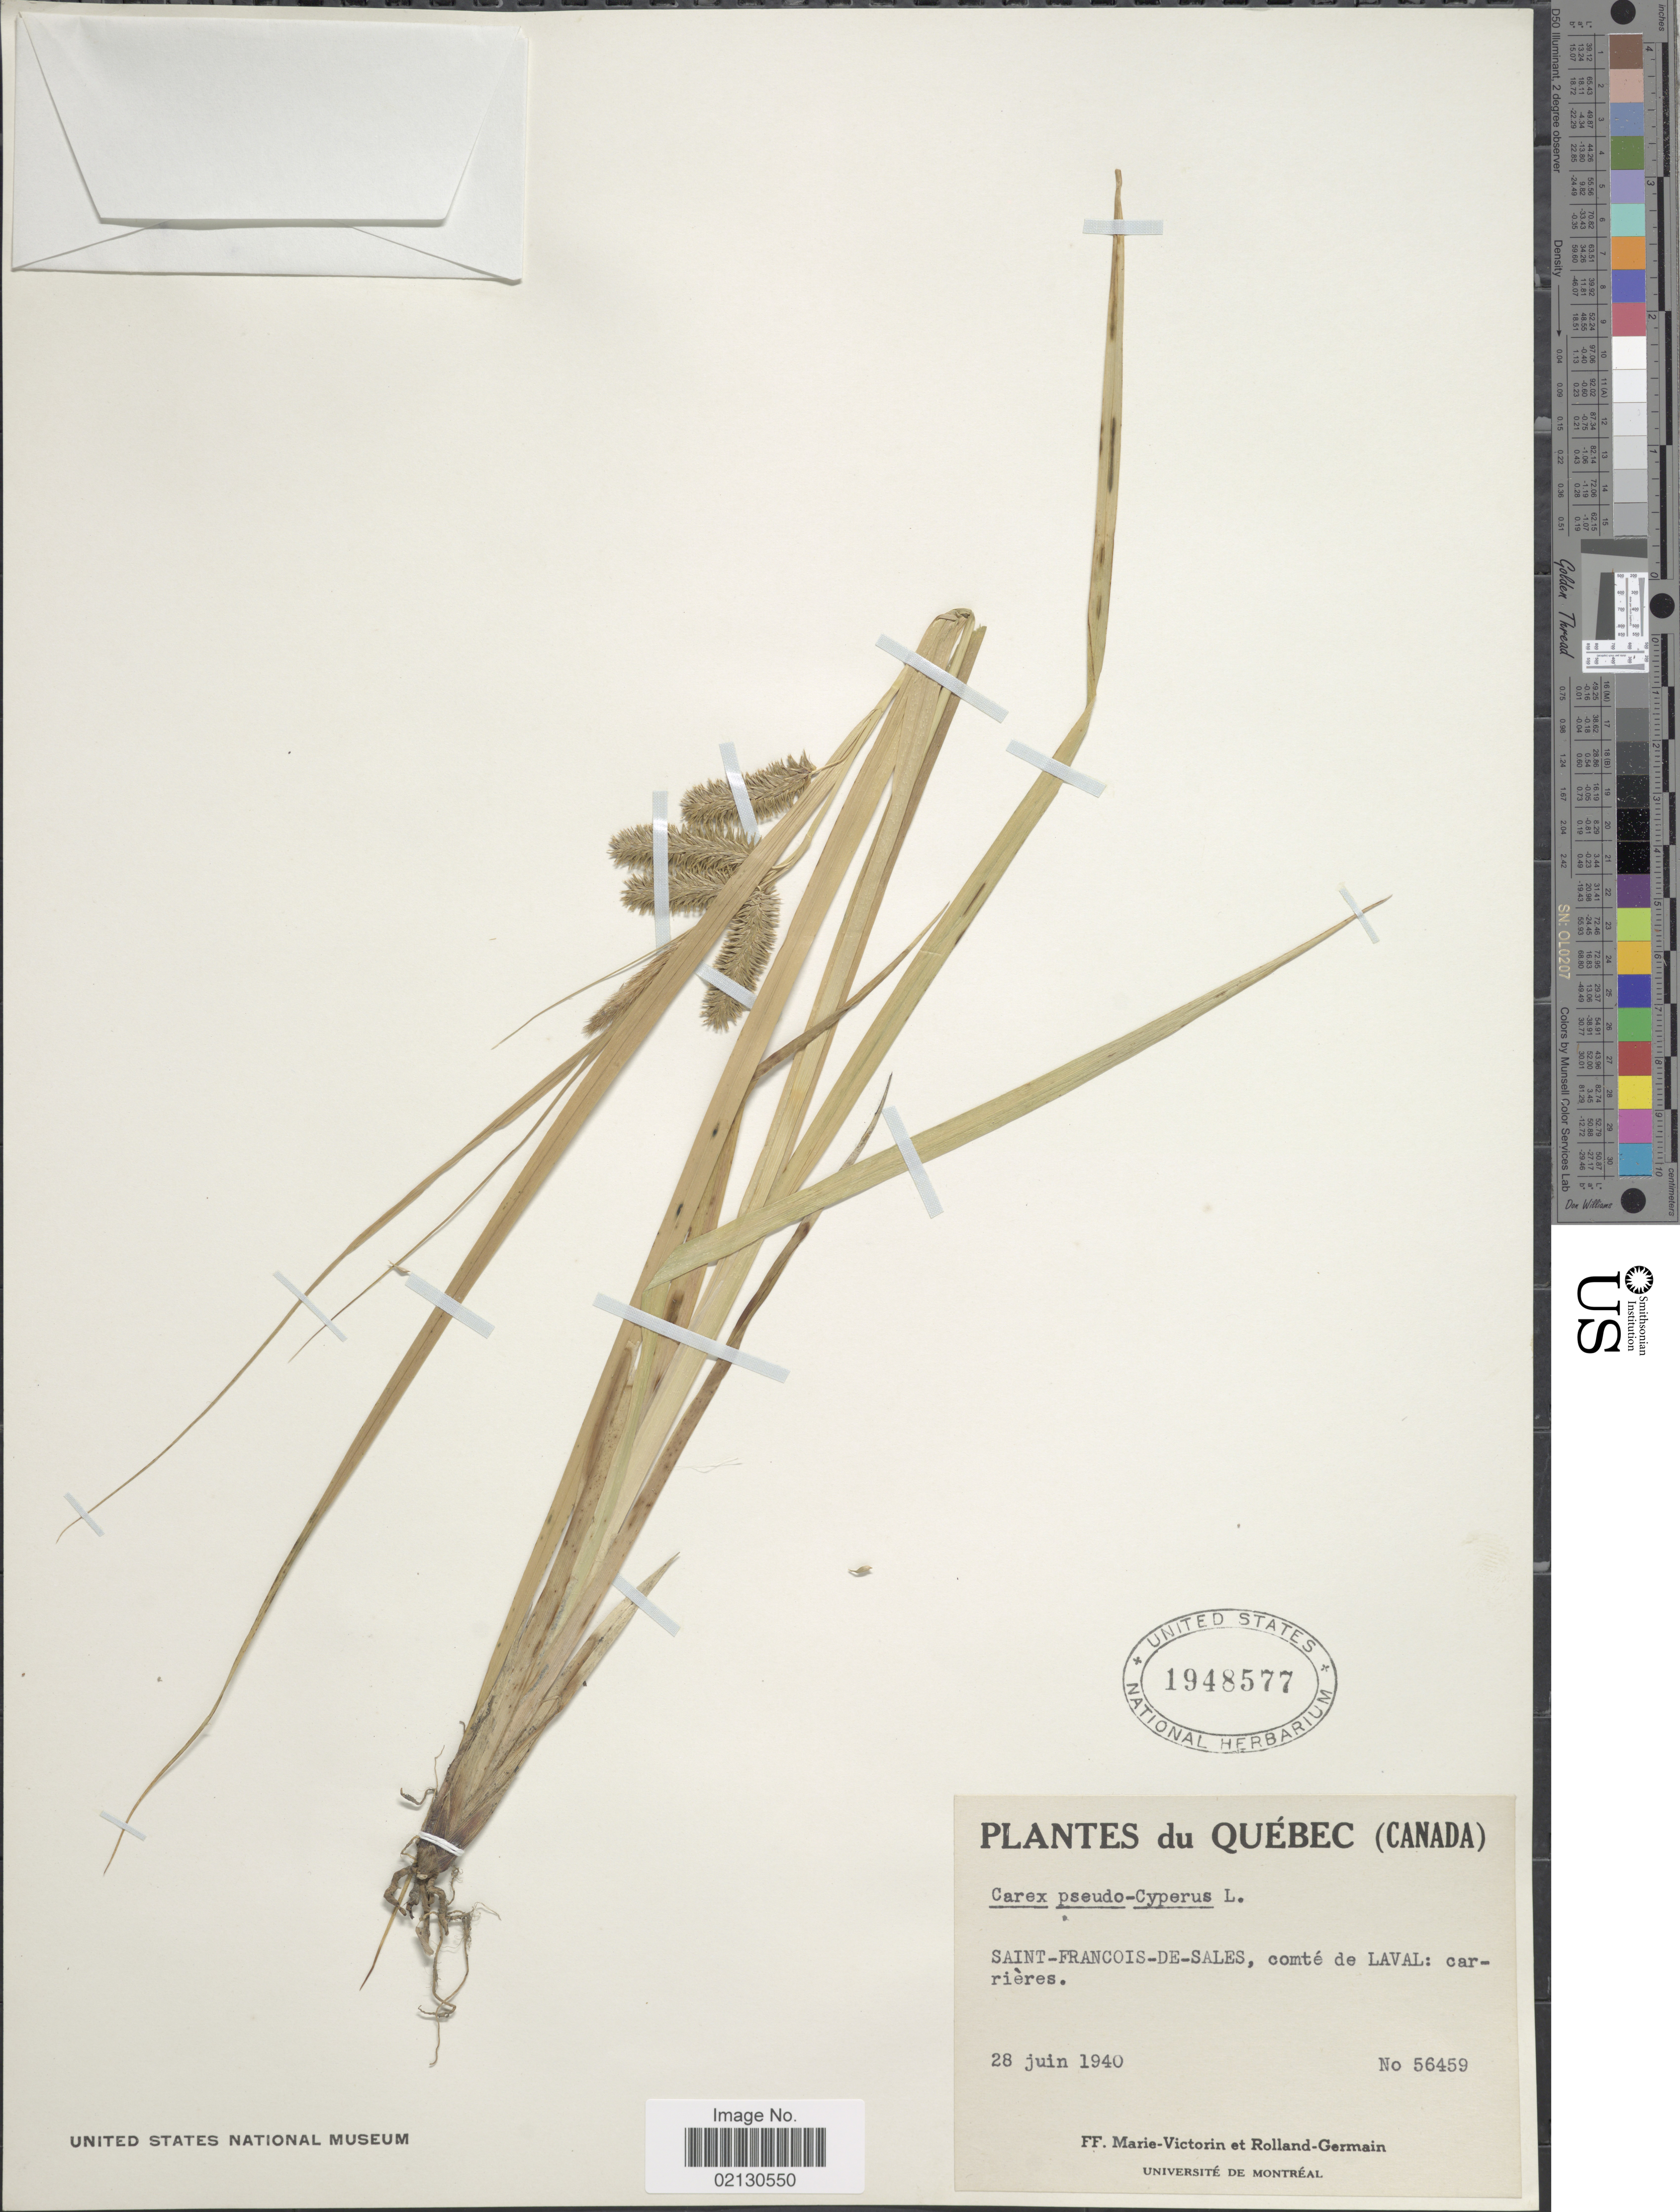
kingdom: Plantae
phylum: Tracheophyta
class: Liliopsida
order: Poales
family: Cyperaceae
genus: Carex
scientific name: Carex pseudocyperus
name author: L.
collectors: F. Marie-Victorin & Rolland-Germain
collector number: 56459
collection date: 1940-06-28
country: Canada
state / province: Quebec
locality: Saint-Francois-de-Sales, comté de Laval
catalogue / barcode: US 1948577